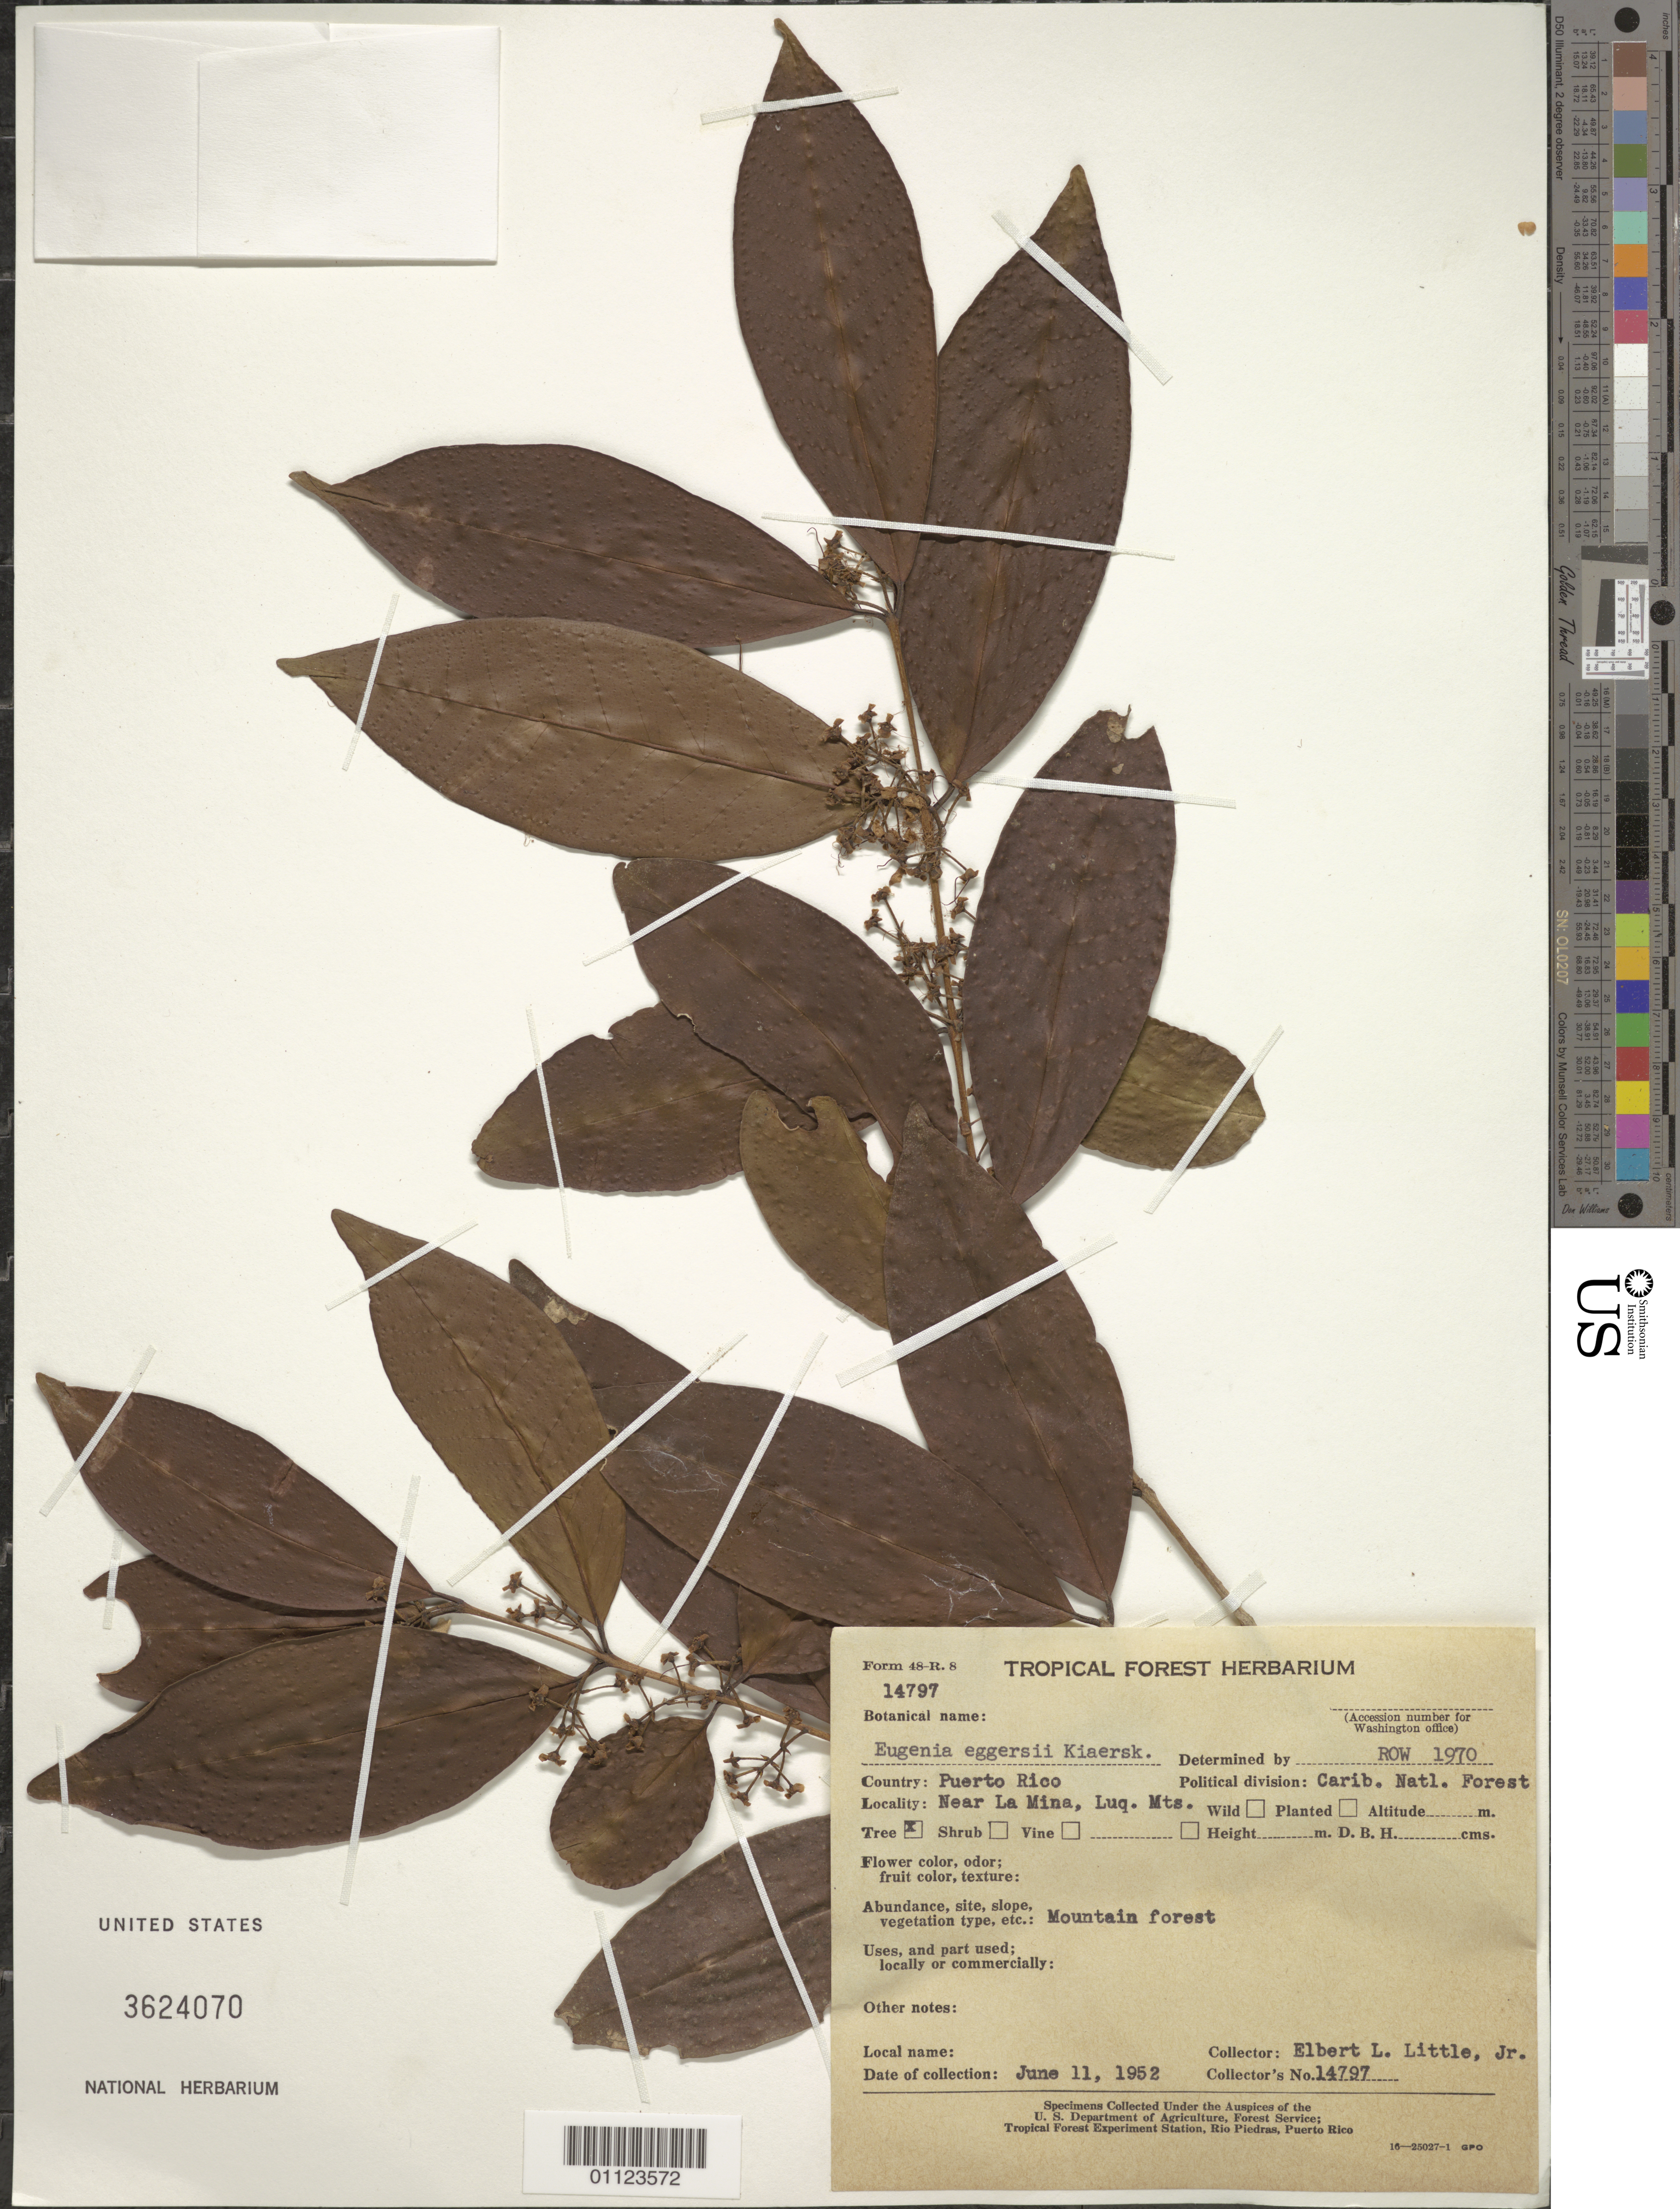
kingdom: Plantae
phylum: Tracheophyta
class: Magnoliopsida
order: Myrtales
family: Myrtaceae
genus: Eugenia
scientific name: Eugenia eggersii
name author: Kiaersk.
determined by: Williams, Robert O.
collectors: E. L. Little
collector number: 14797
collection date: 1952-06-11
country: Puerto Rico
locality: Caribbean Nat'l. Forest, Luquillo Mts., near Mina.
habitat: Mountain forest.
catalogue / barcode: US 3624070